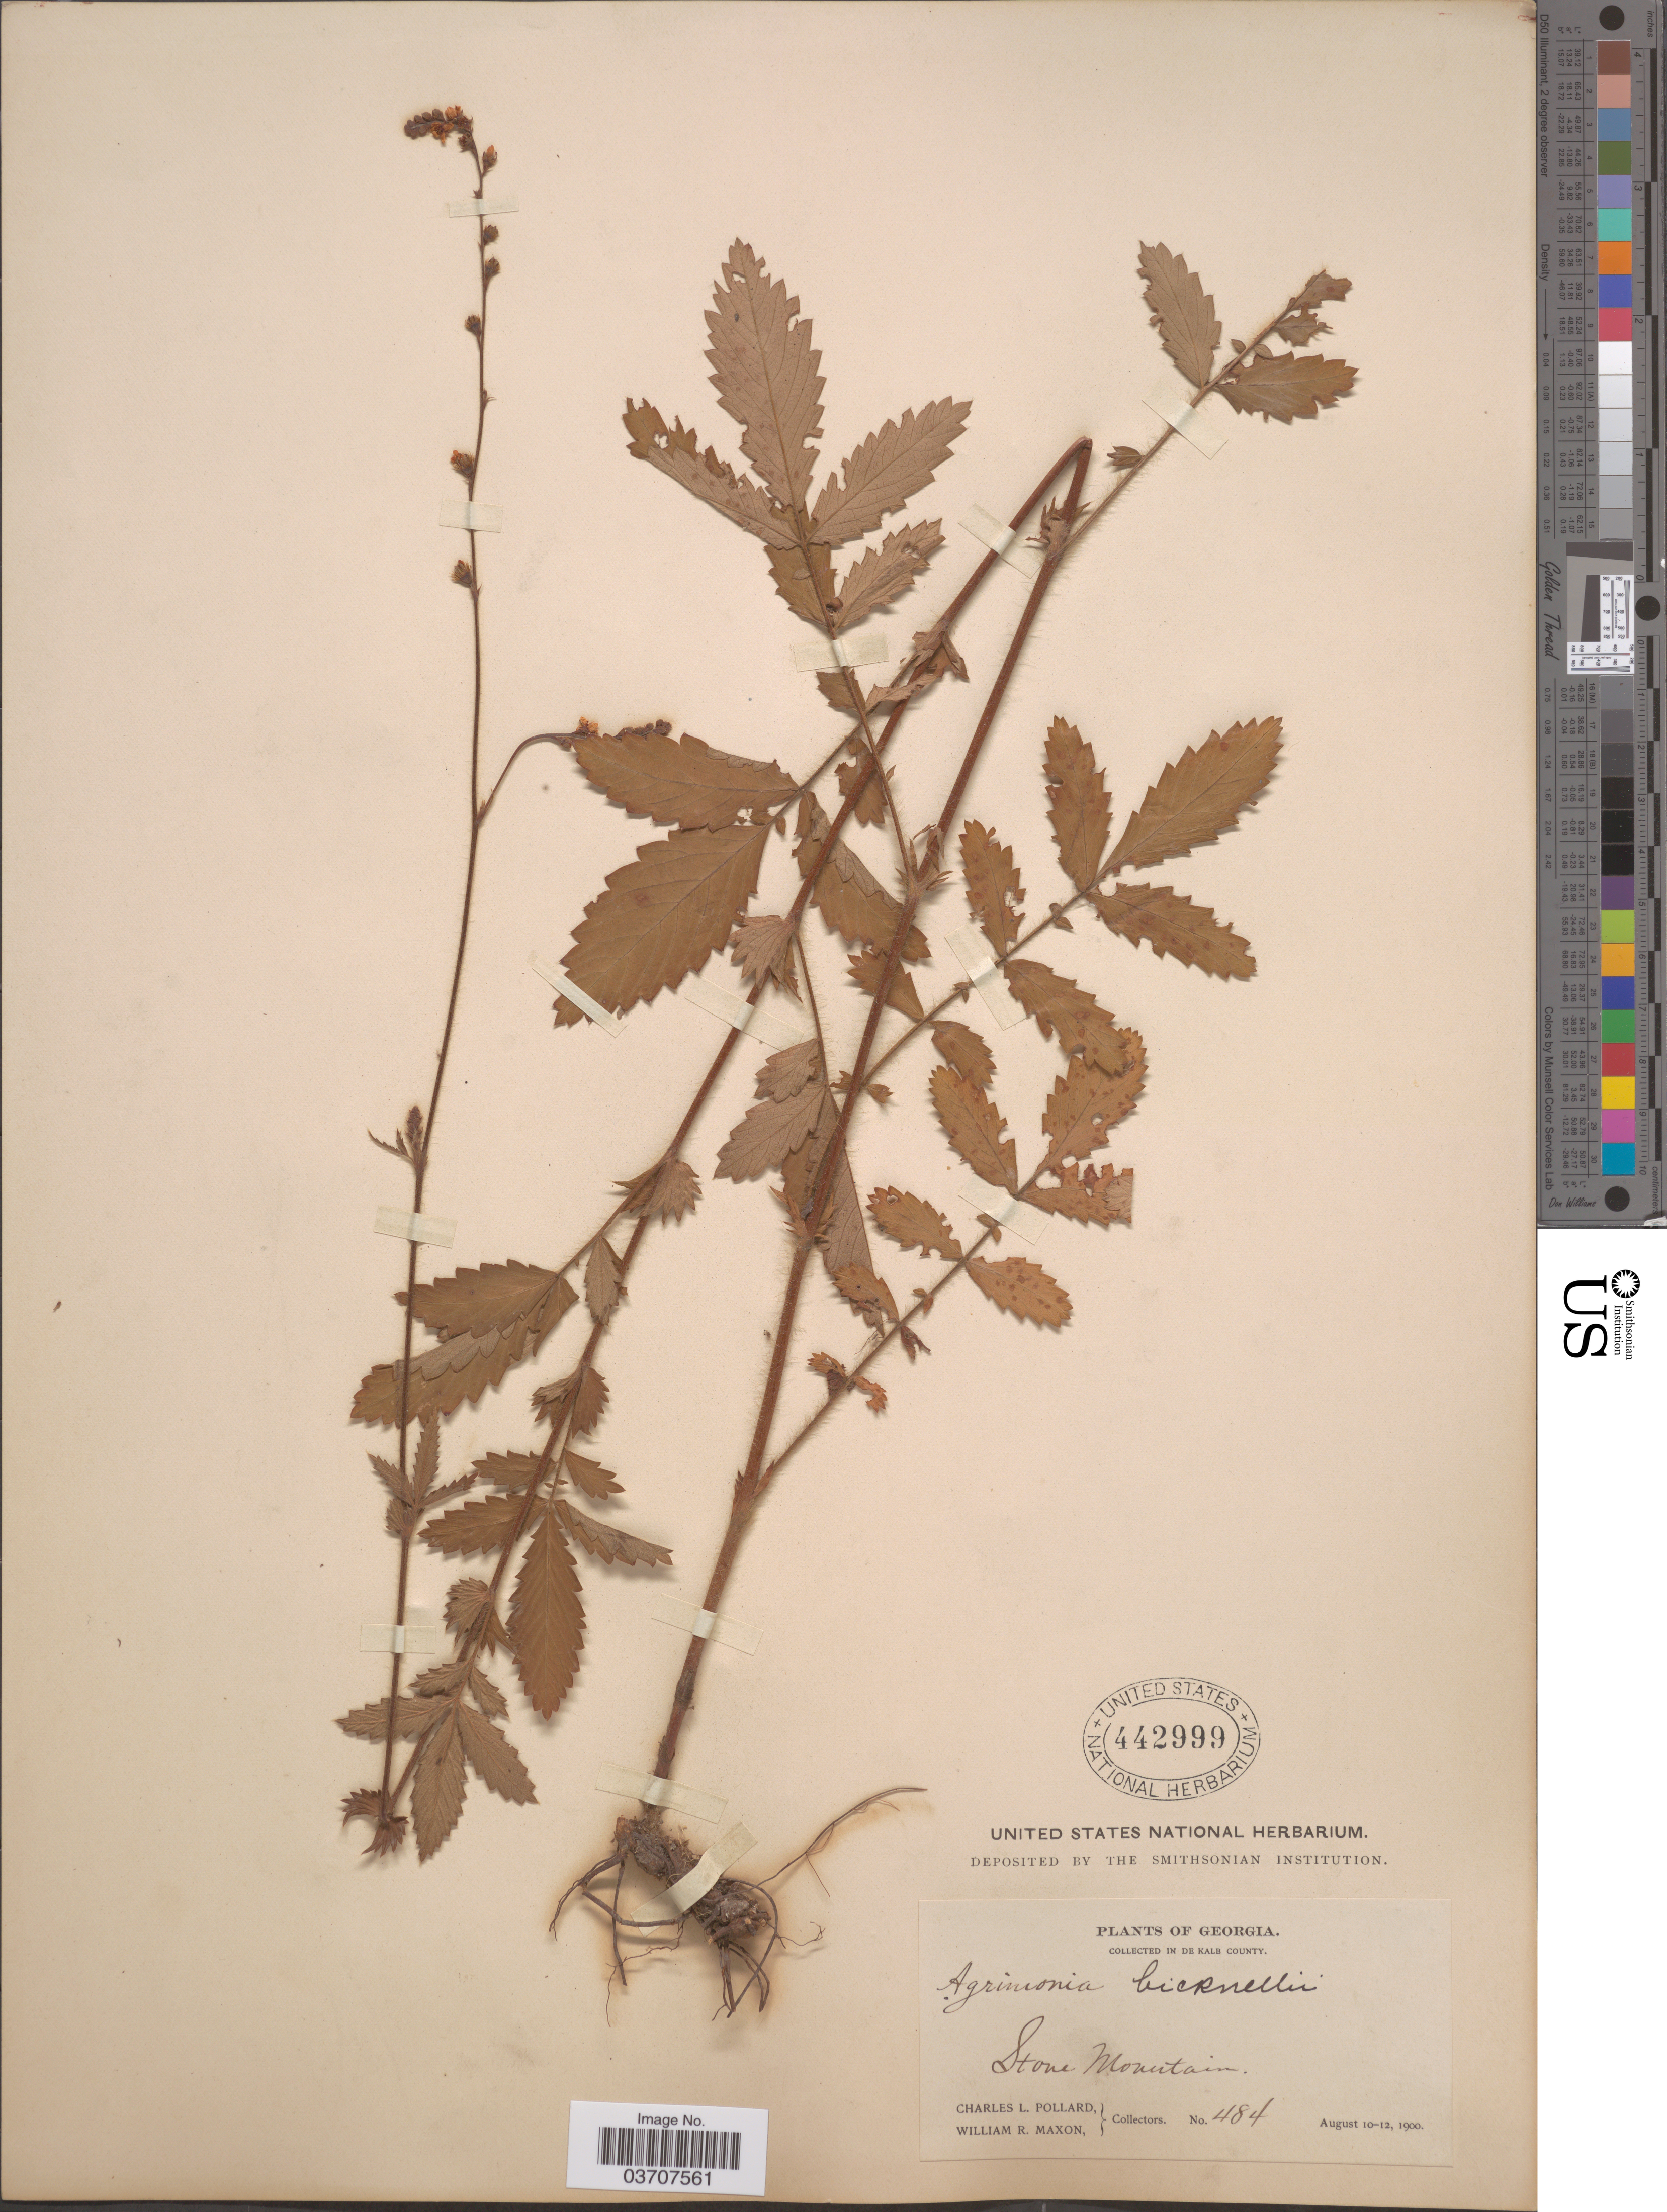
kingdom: Plantae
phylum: Tracheophyta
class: Magnoliopsida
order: Rosales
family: Rosaceae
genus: Agrimonia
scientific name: Agrimonia bicknellii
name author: (Kearney) Rydb.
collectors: C. L. Pollard & W. R. Maxon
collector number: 484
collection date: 1900-08-10/1900-08-12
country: United States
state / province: Georgia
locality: Stone Mountain.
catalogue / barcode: US 442999